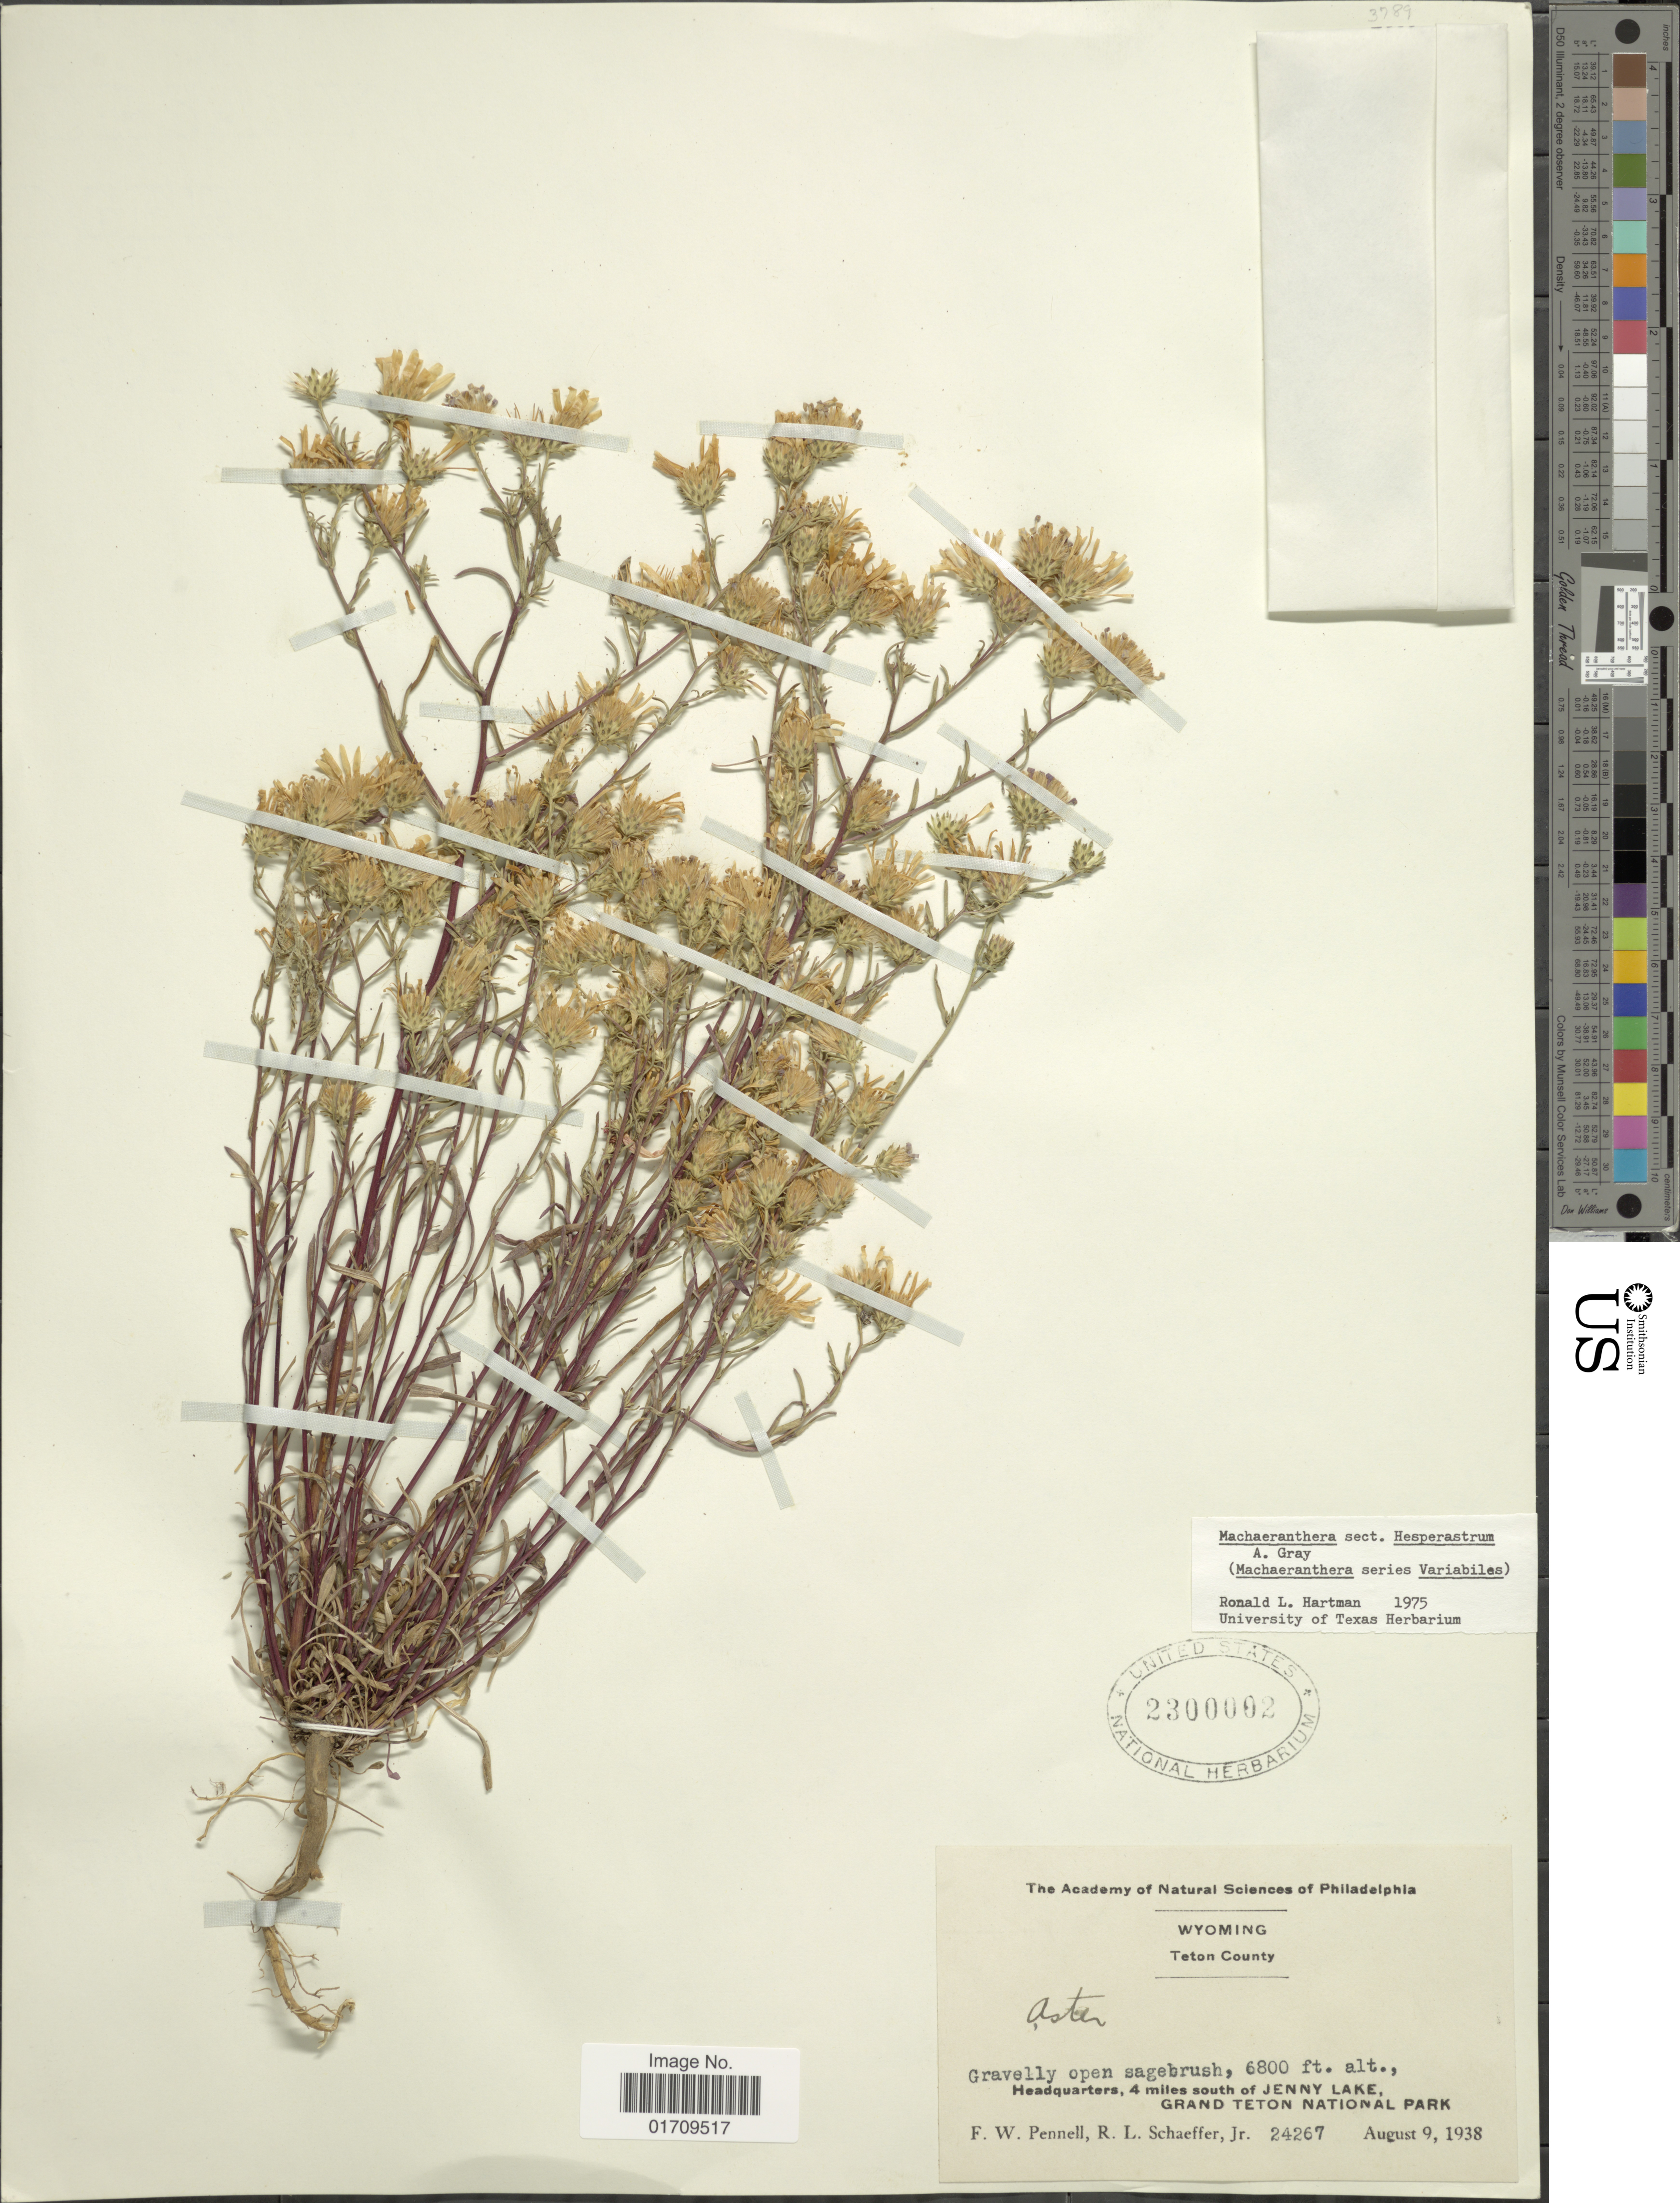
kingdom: Plantae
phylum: Tracheophyta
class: Magnoliopsida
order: Asterales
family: Asteraceae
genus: Machaeranthera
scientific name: Machaeranthera sp.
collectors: F. W. Pennell & R. L. Schaeffer Jr.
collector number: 24267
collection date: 1938-08-09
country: United States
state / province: Wyoming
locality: Teton County, Headquarters, 4 miles south of Jenny Lake, Grand Teton National Park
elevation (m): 2073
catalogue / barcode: US 2300002